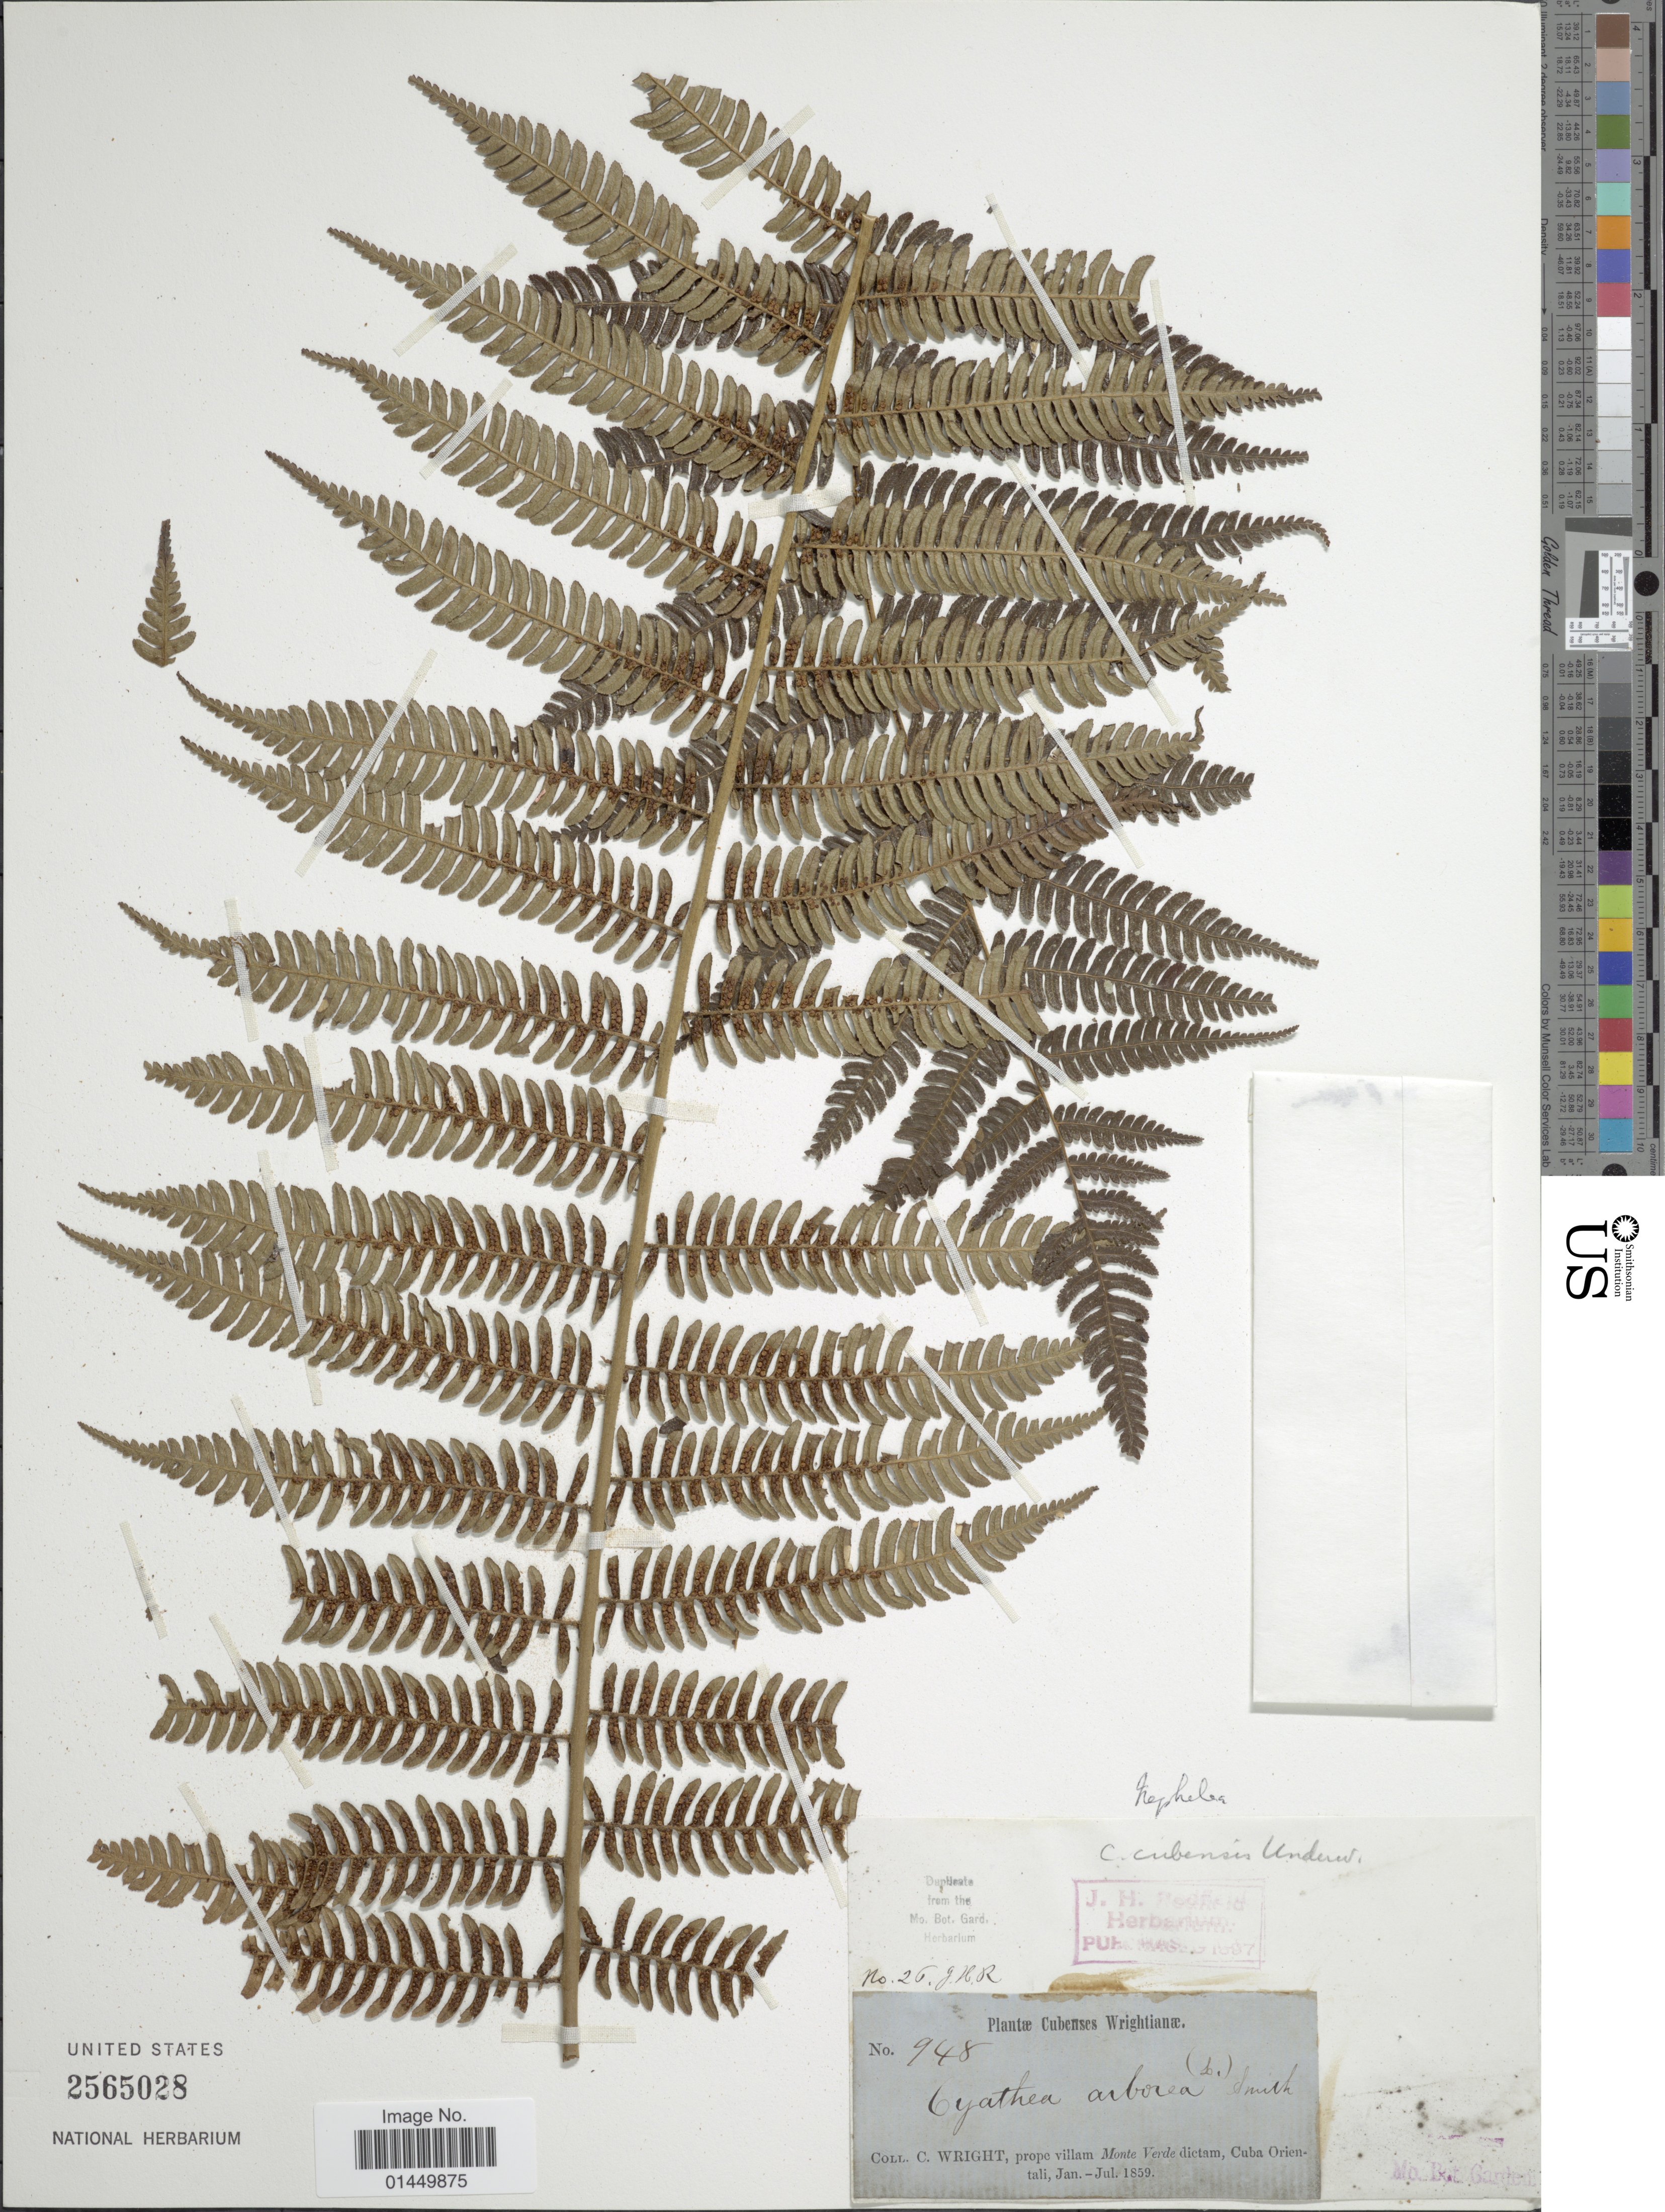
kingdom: Plantae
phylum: Tracheophyta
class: Polypodiopsida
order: Cyatheales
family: Cyatheaceae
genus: Cyathea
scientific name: Cyathea arborea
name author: (L.) Sm.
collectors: C. Wright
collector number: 948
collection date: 1859-01/1859-07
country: Cuba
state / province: Oriente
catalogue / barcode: US 2565028